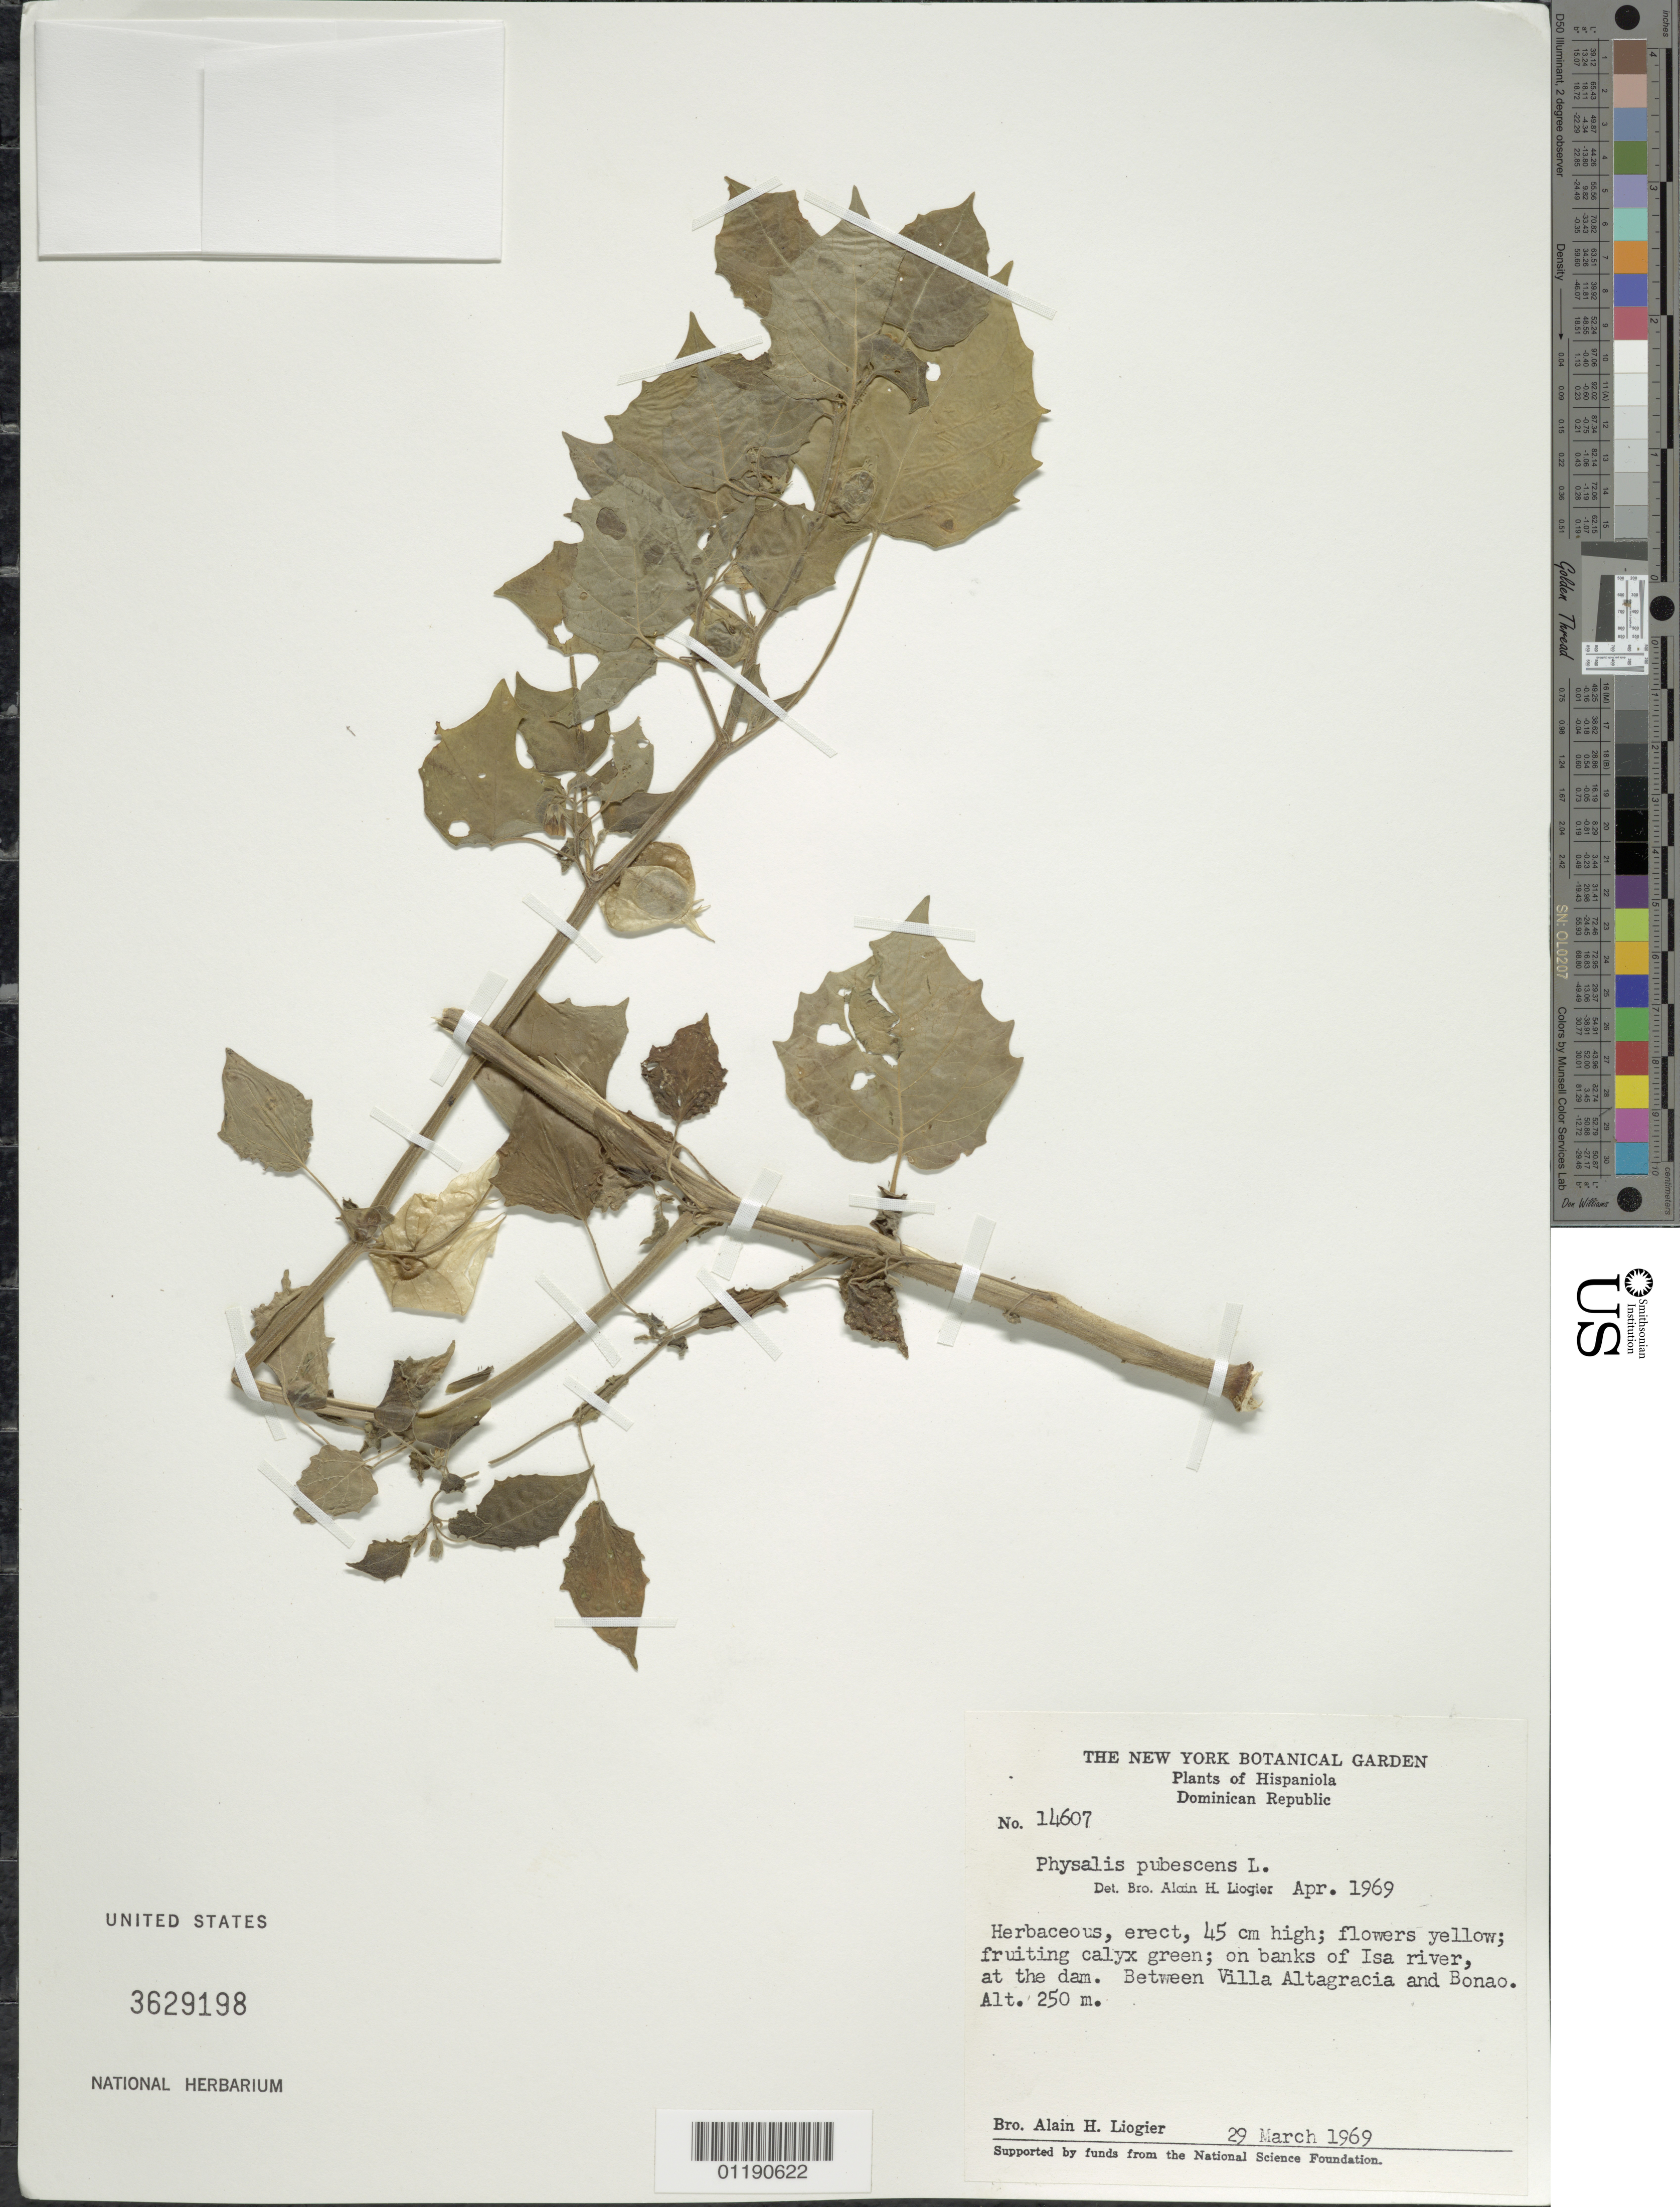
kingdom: Plantae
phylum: Tracheophyta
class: Magnoliopsida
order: Solanales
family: Solanaceae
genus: Physalis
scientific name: Physalis pubescens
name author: L.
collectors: A. H. Liogier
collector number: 14607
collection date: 1969-03-19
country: Dominican Republic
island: Hispaniola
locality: On the banks of Isa river, at the dam. Between Villa Altigracia and Bonao.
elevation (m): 250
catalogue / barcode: US 3629198